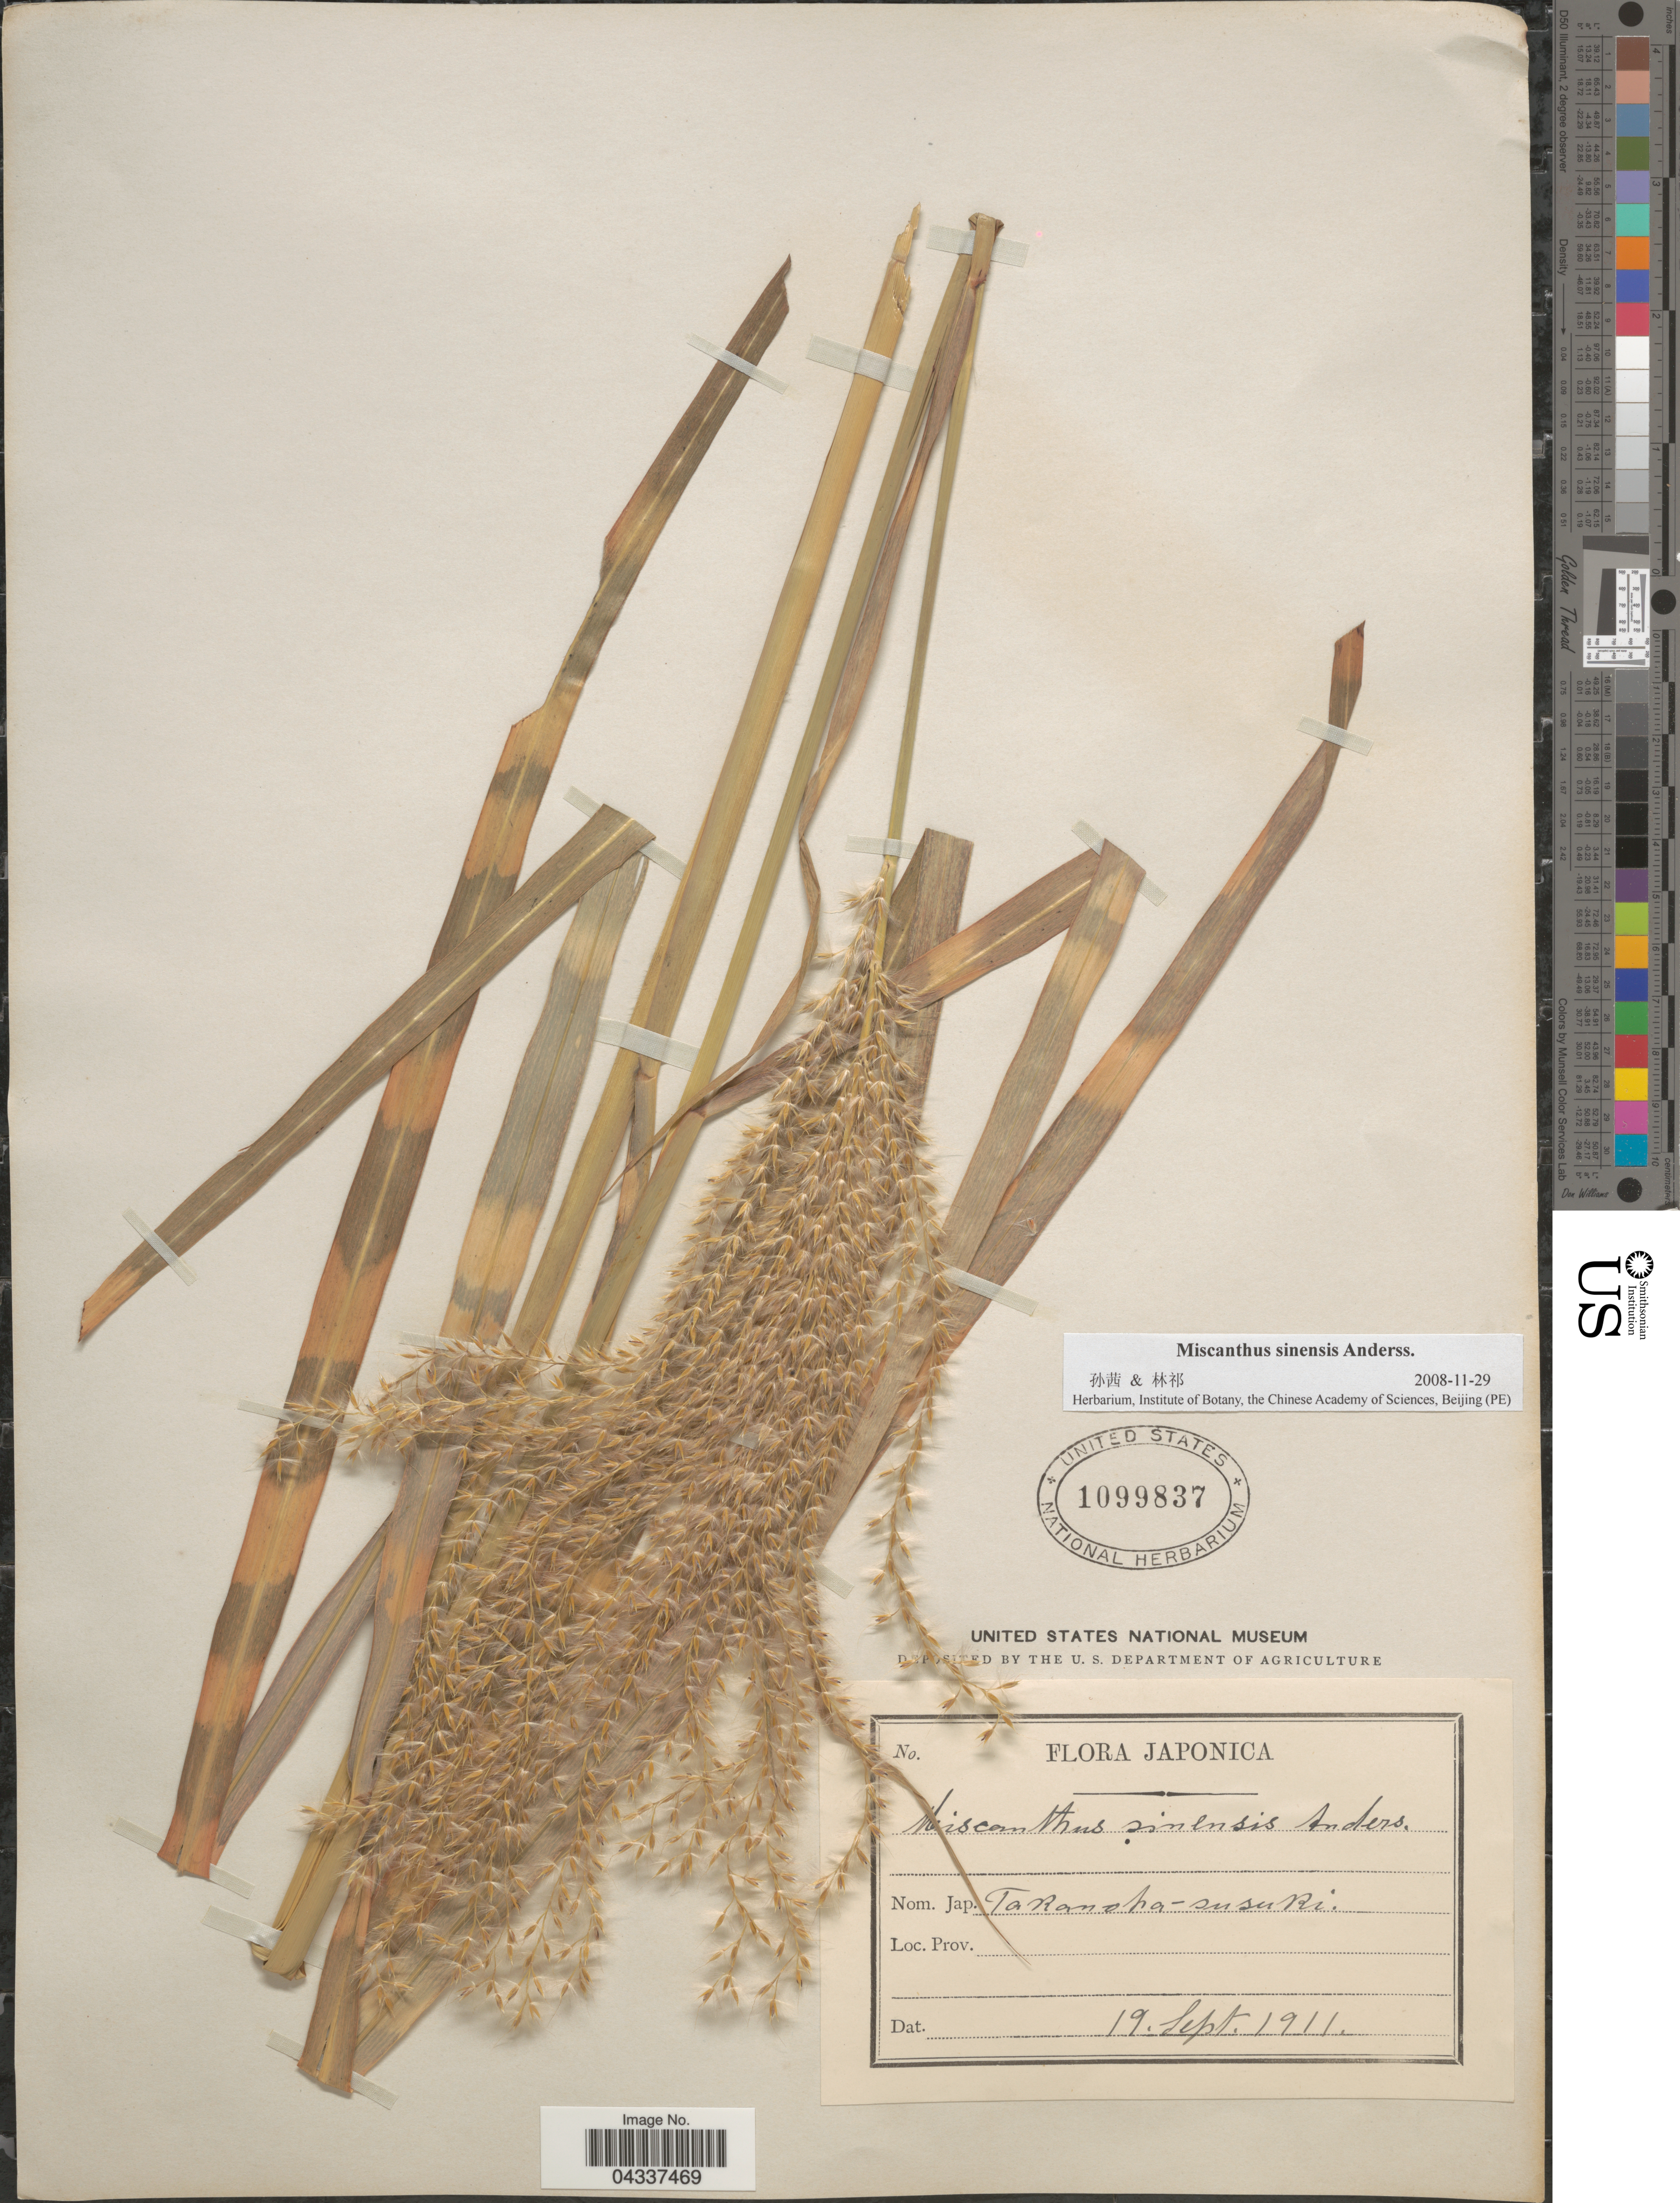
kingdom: Plantae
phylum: Tracheophyta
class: Liliopsida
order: Poales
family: Poaceae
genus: Miscanthus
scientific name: Miscanthus sinensis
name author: Andersson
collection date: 1911-09-19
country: Japan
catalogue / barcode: US 1099837